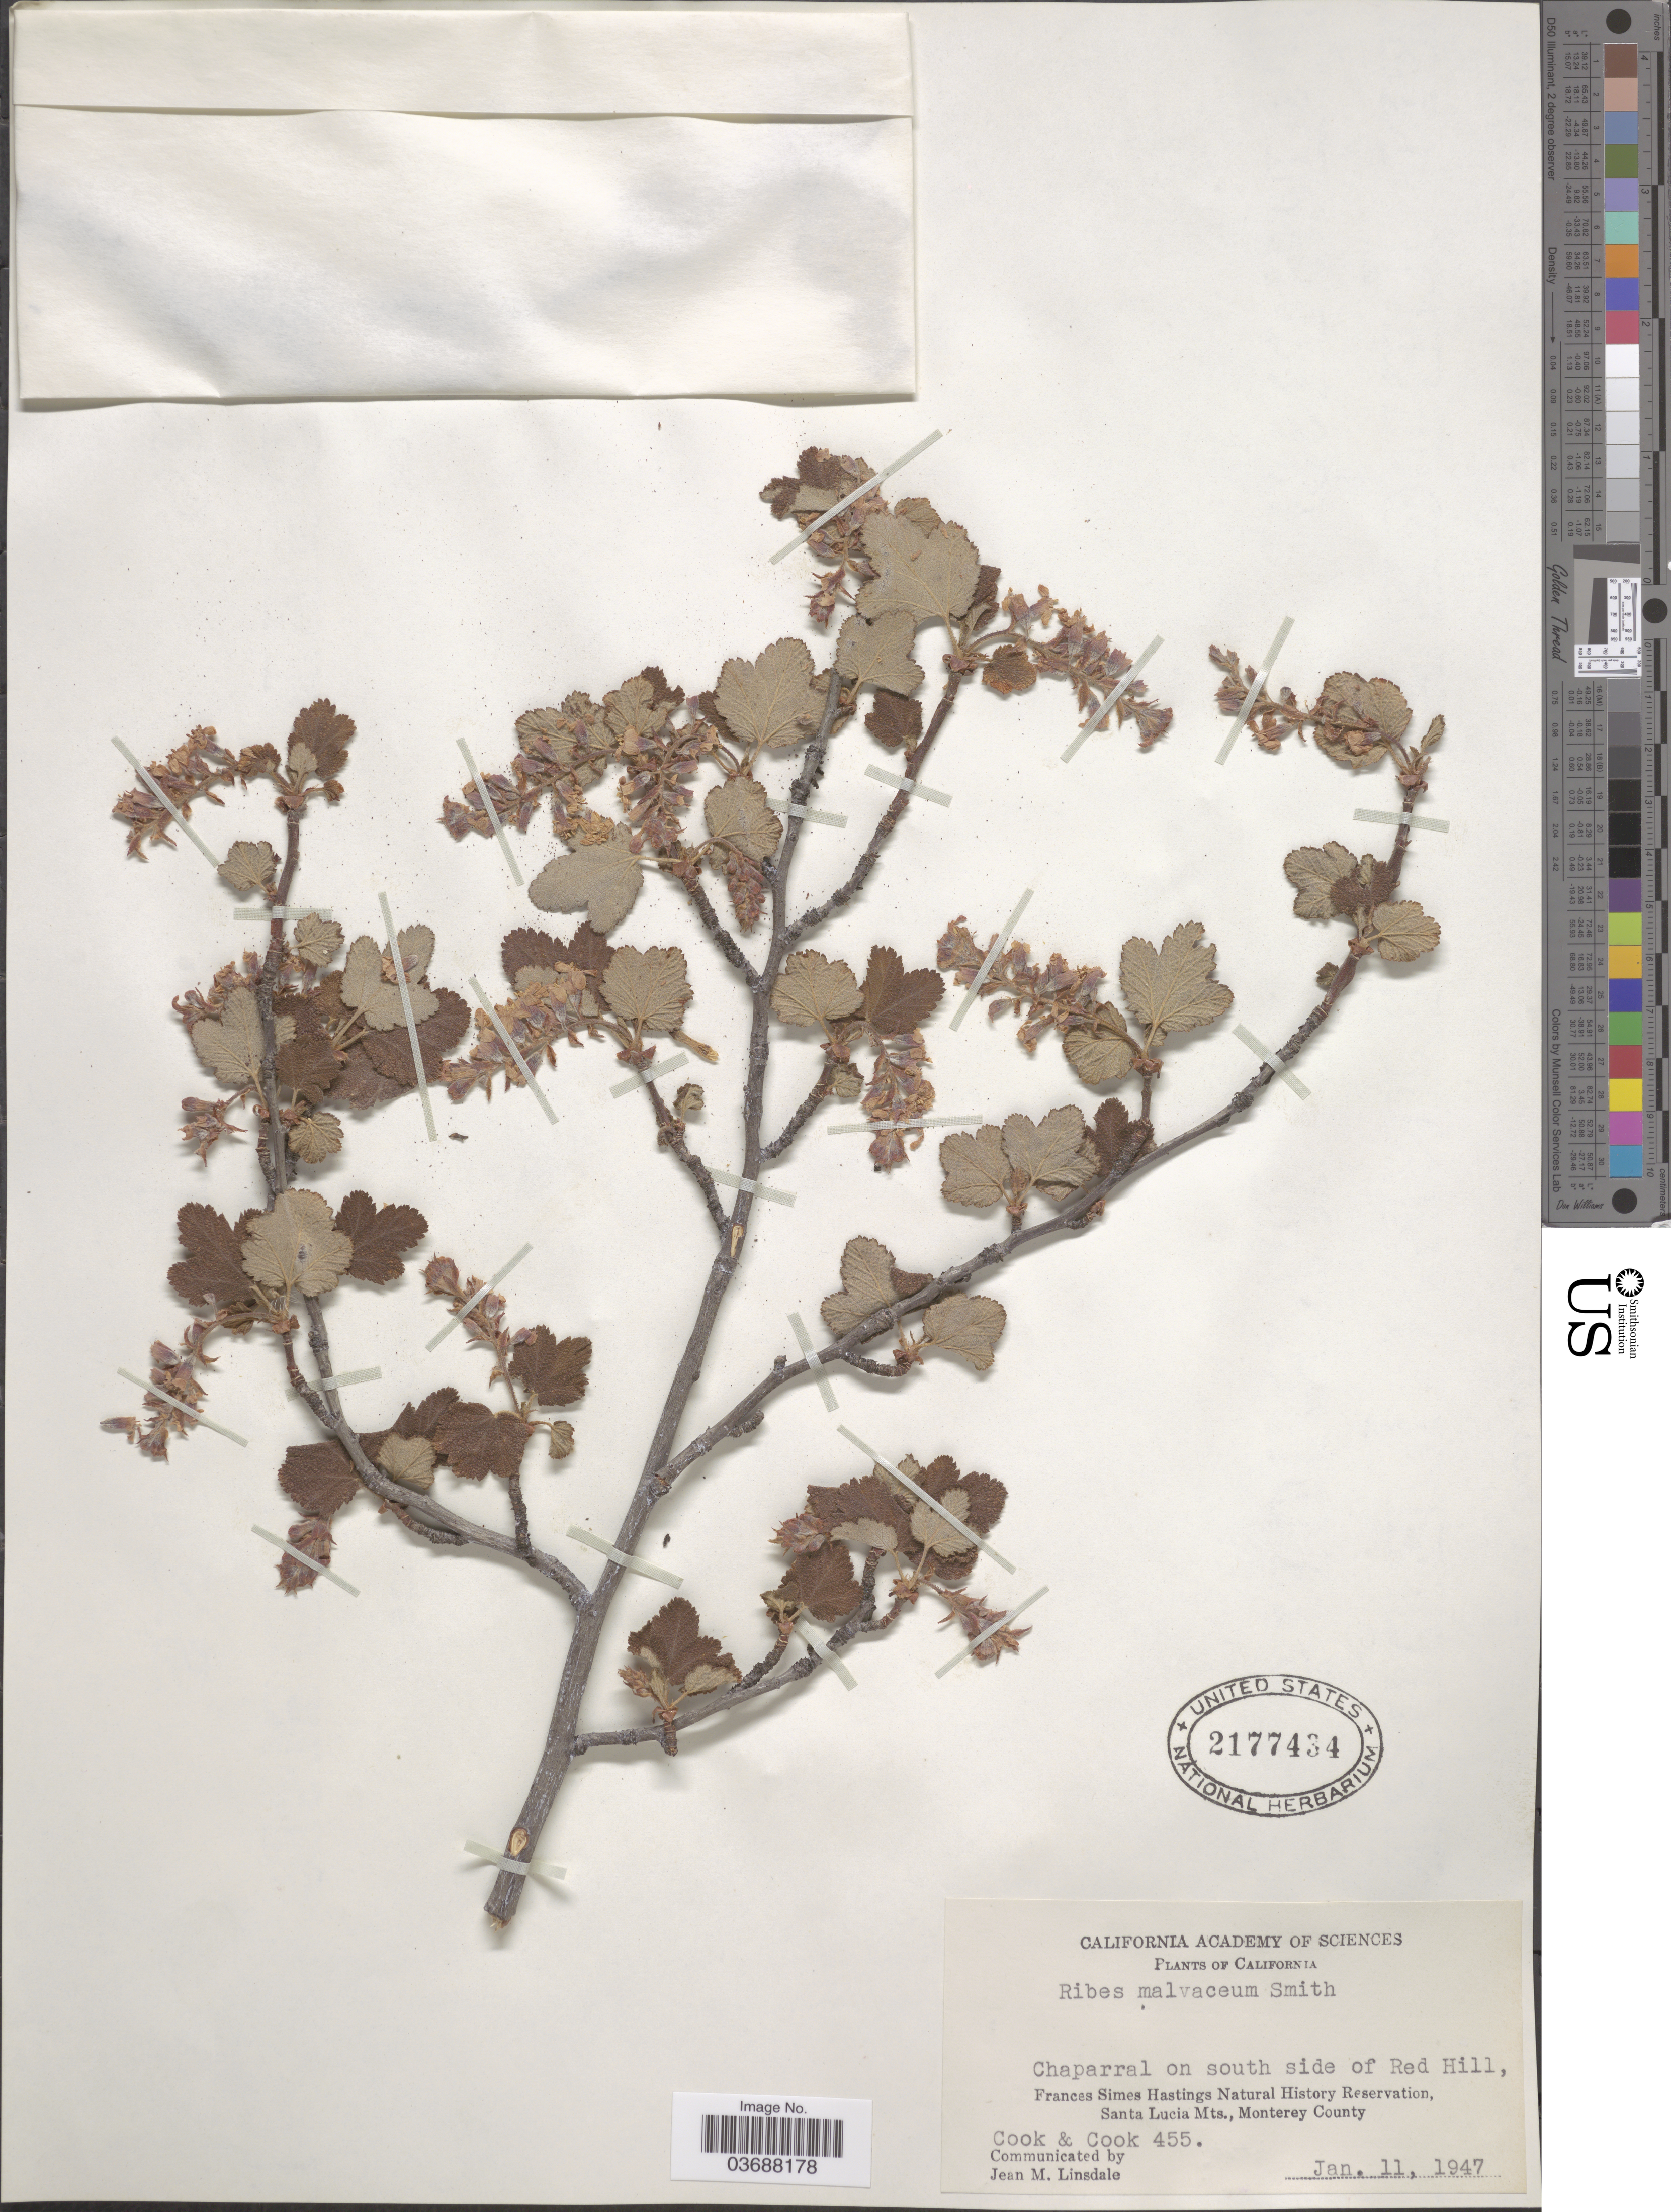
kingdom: Plantae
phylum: Tracheophyta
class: Magnoliopsida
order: Saxifragales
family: Grossulariaceae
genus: Ribes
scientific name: Ribes malvaceum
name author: Sm.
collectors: Cook, -- & Cook, --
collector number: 455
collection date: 1947-01-11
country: United States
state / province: California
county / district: Monterey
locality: Chaparrel on south side of Red Hill, Frances Simes Hastings Natural History Reservation, Santa Lucia Mts., Monterey County.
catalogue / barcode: US 2177434